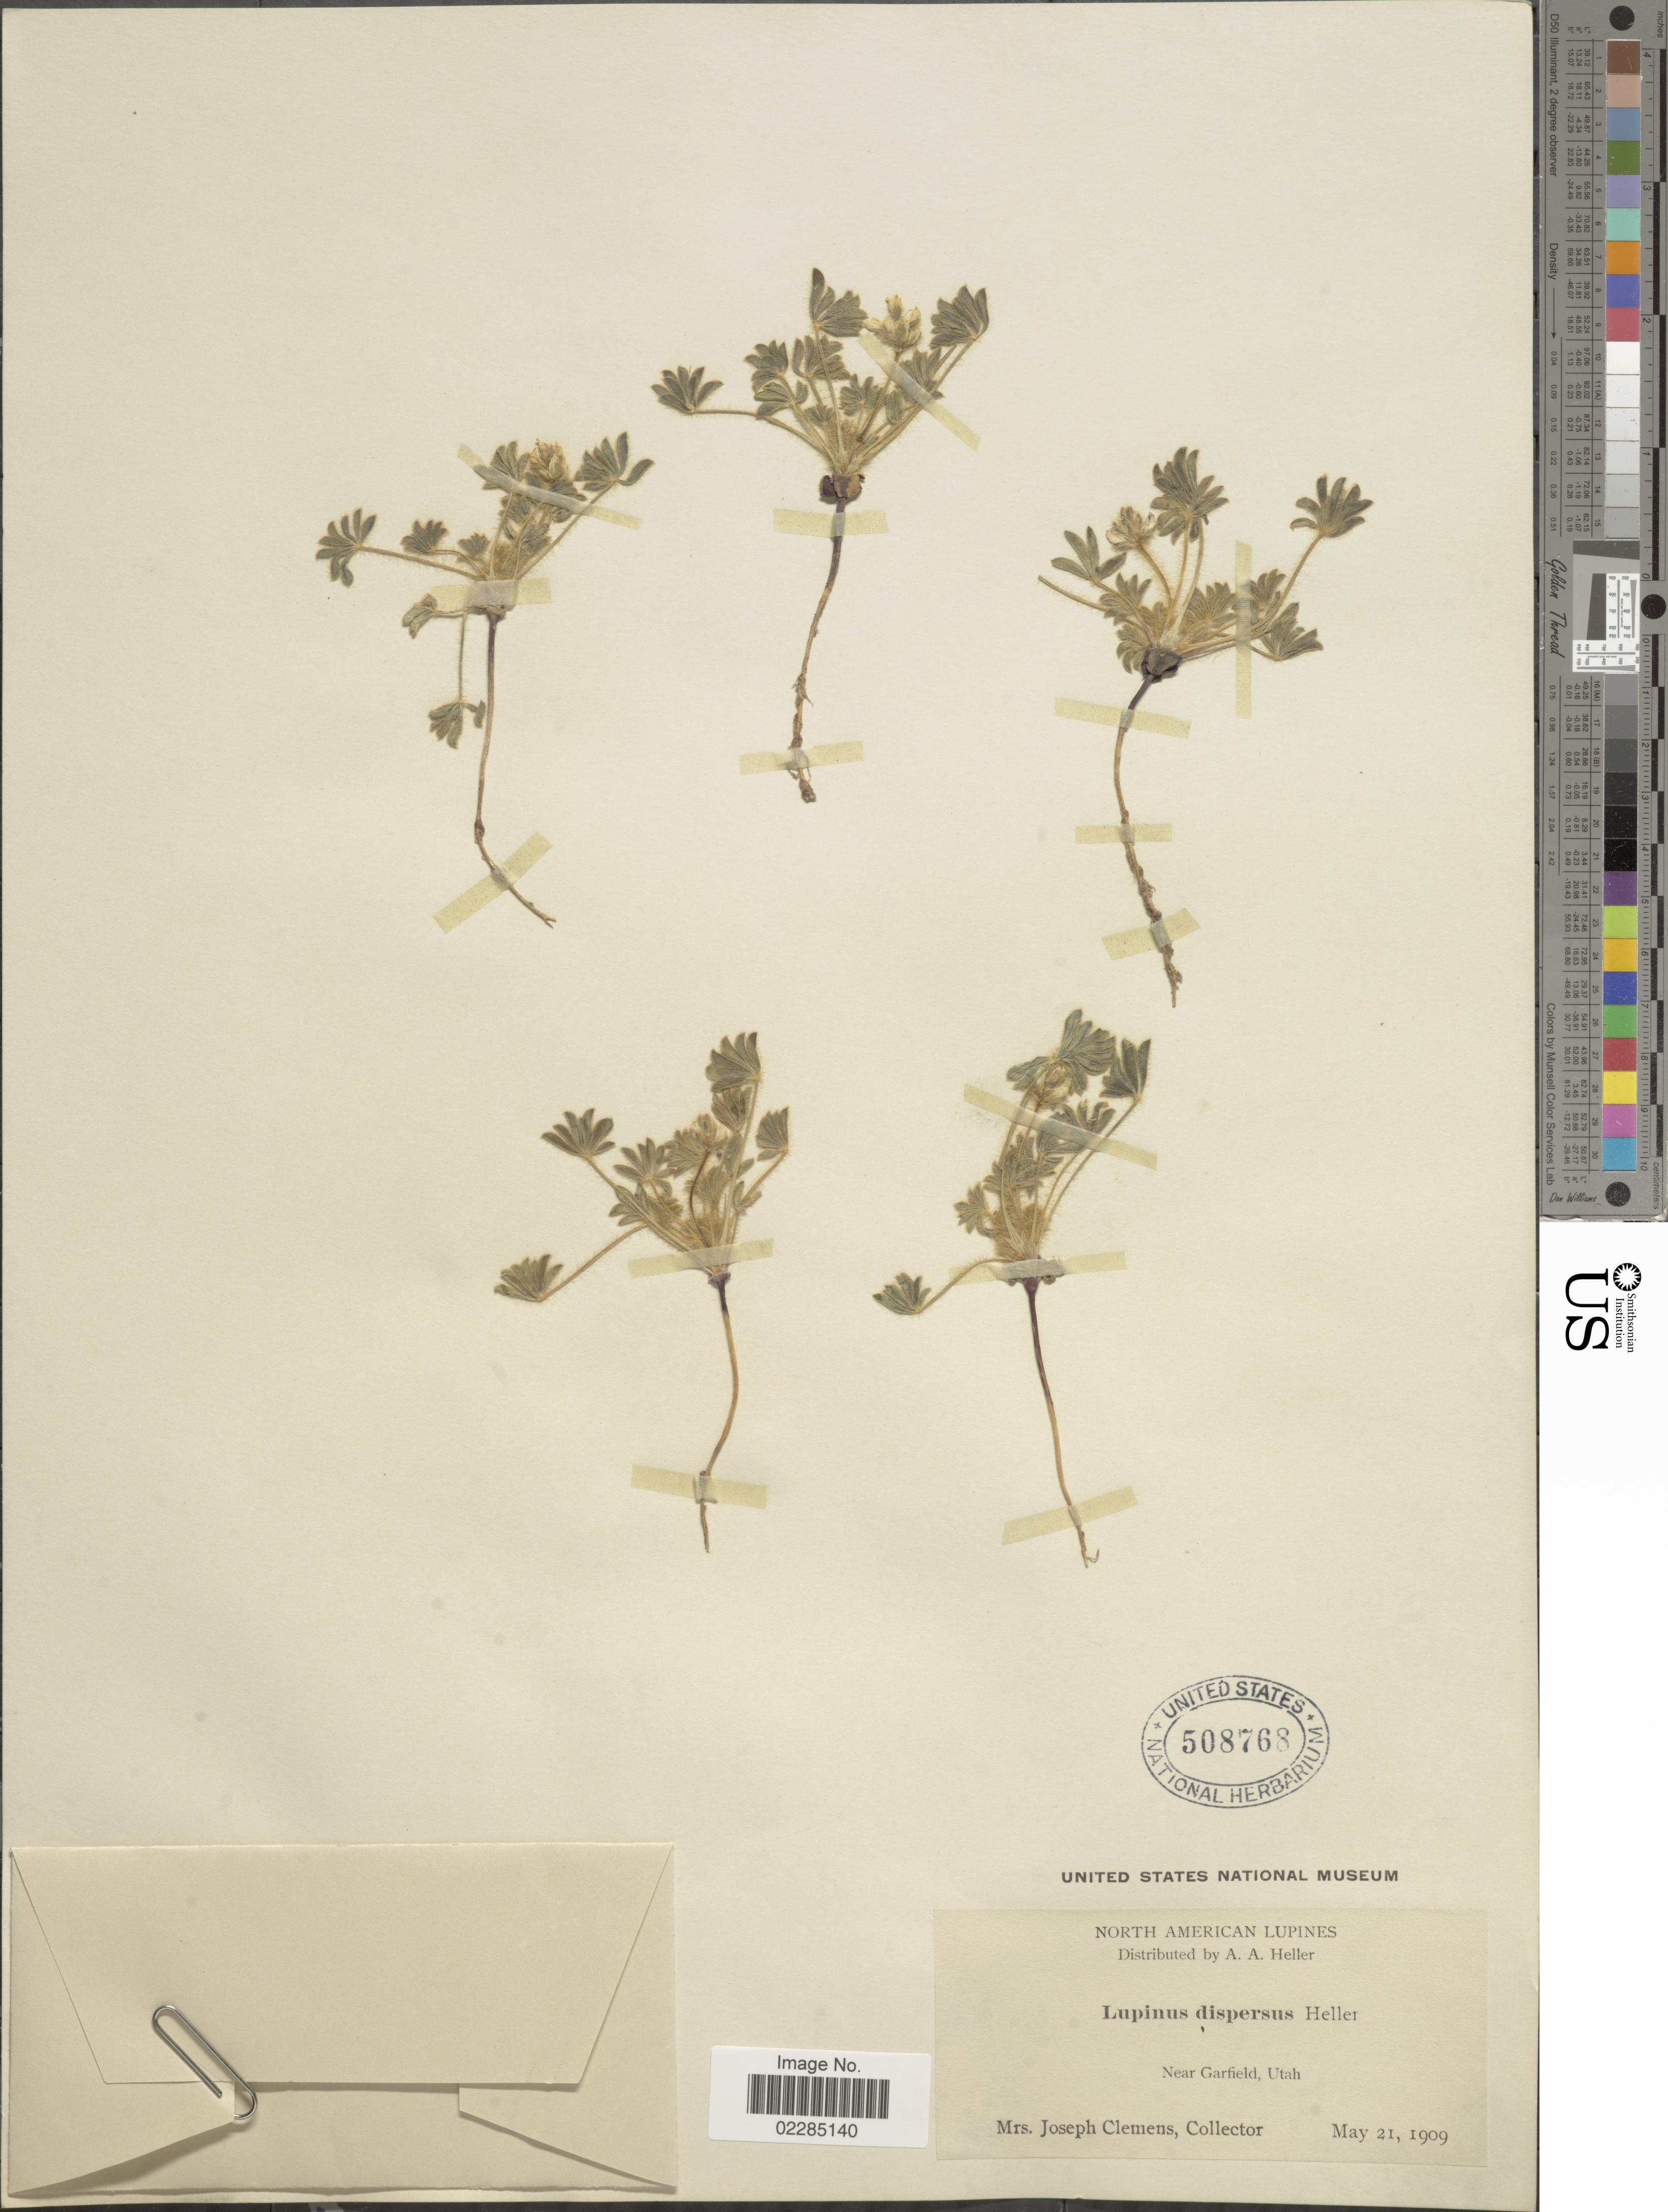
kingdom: Plantae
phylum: Tracheophyta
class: Magnoliopsida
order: Fabales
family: Fabaceae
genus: Lupinus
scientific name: Lupinus dispersus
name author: A. Heller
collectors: J. Clemens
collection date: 1909-05-21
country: United States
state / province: Utah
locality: North America, Near Garfield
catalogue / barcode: US 508768